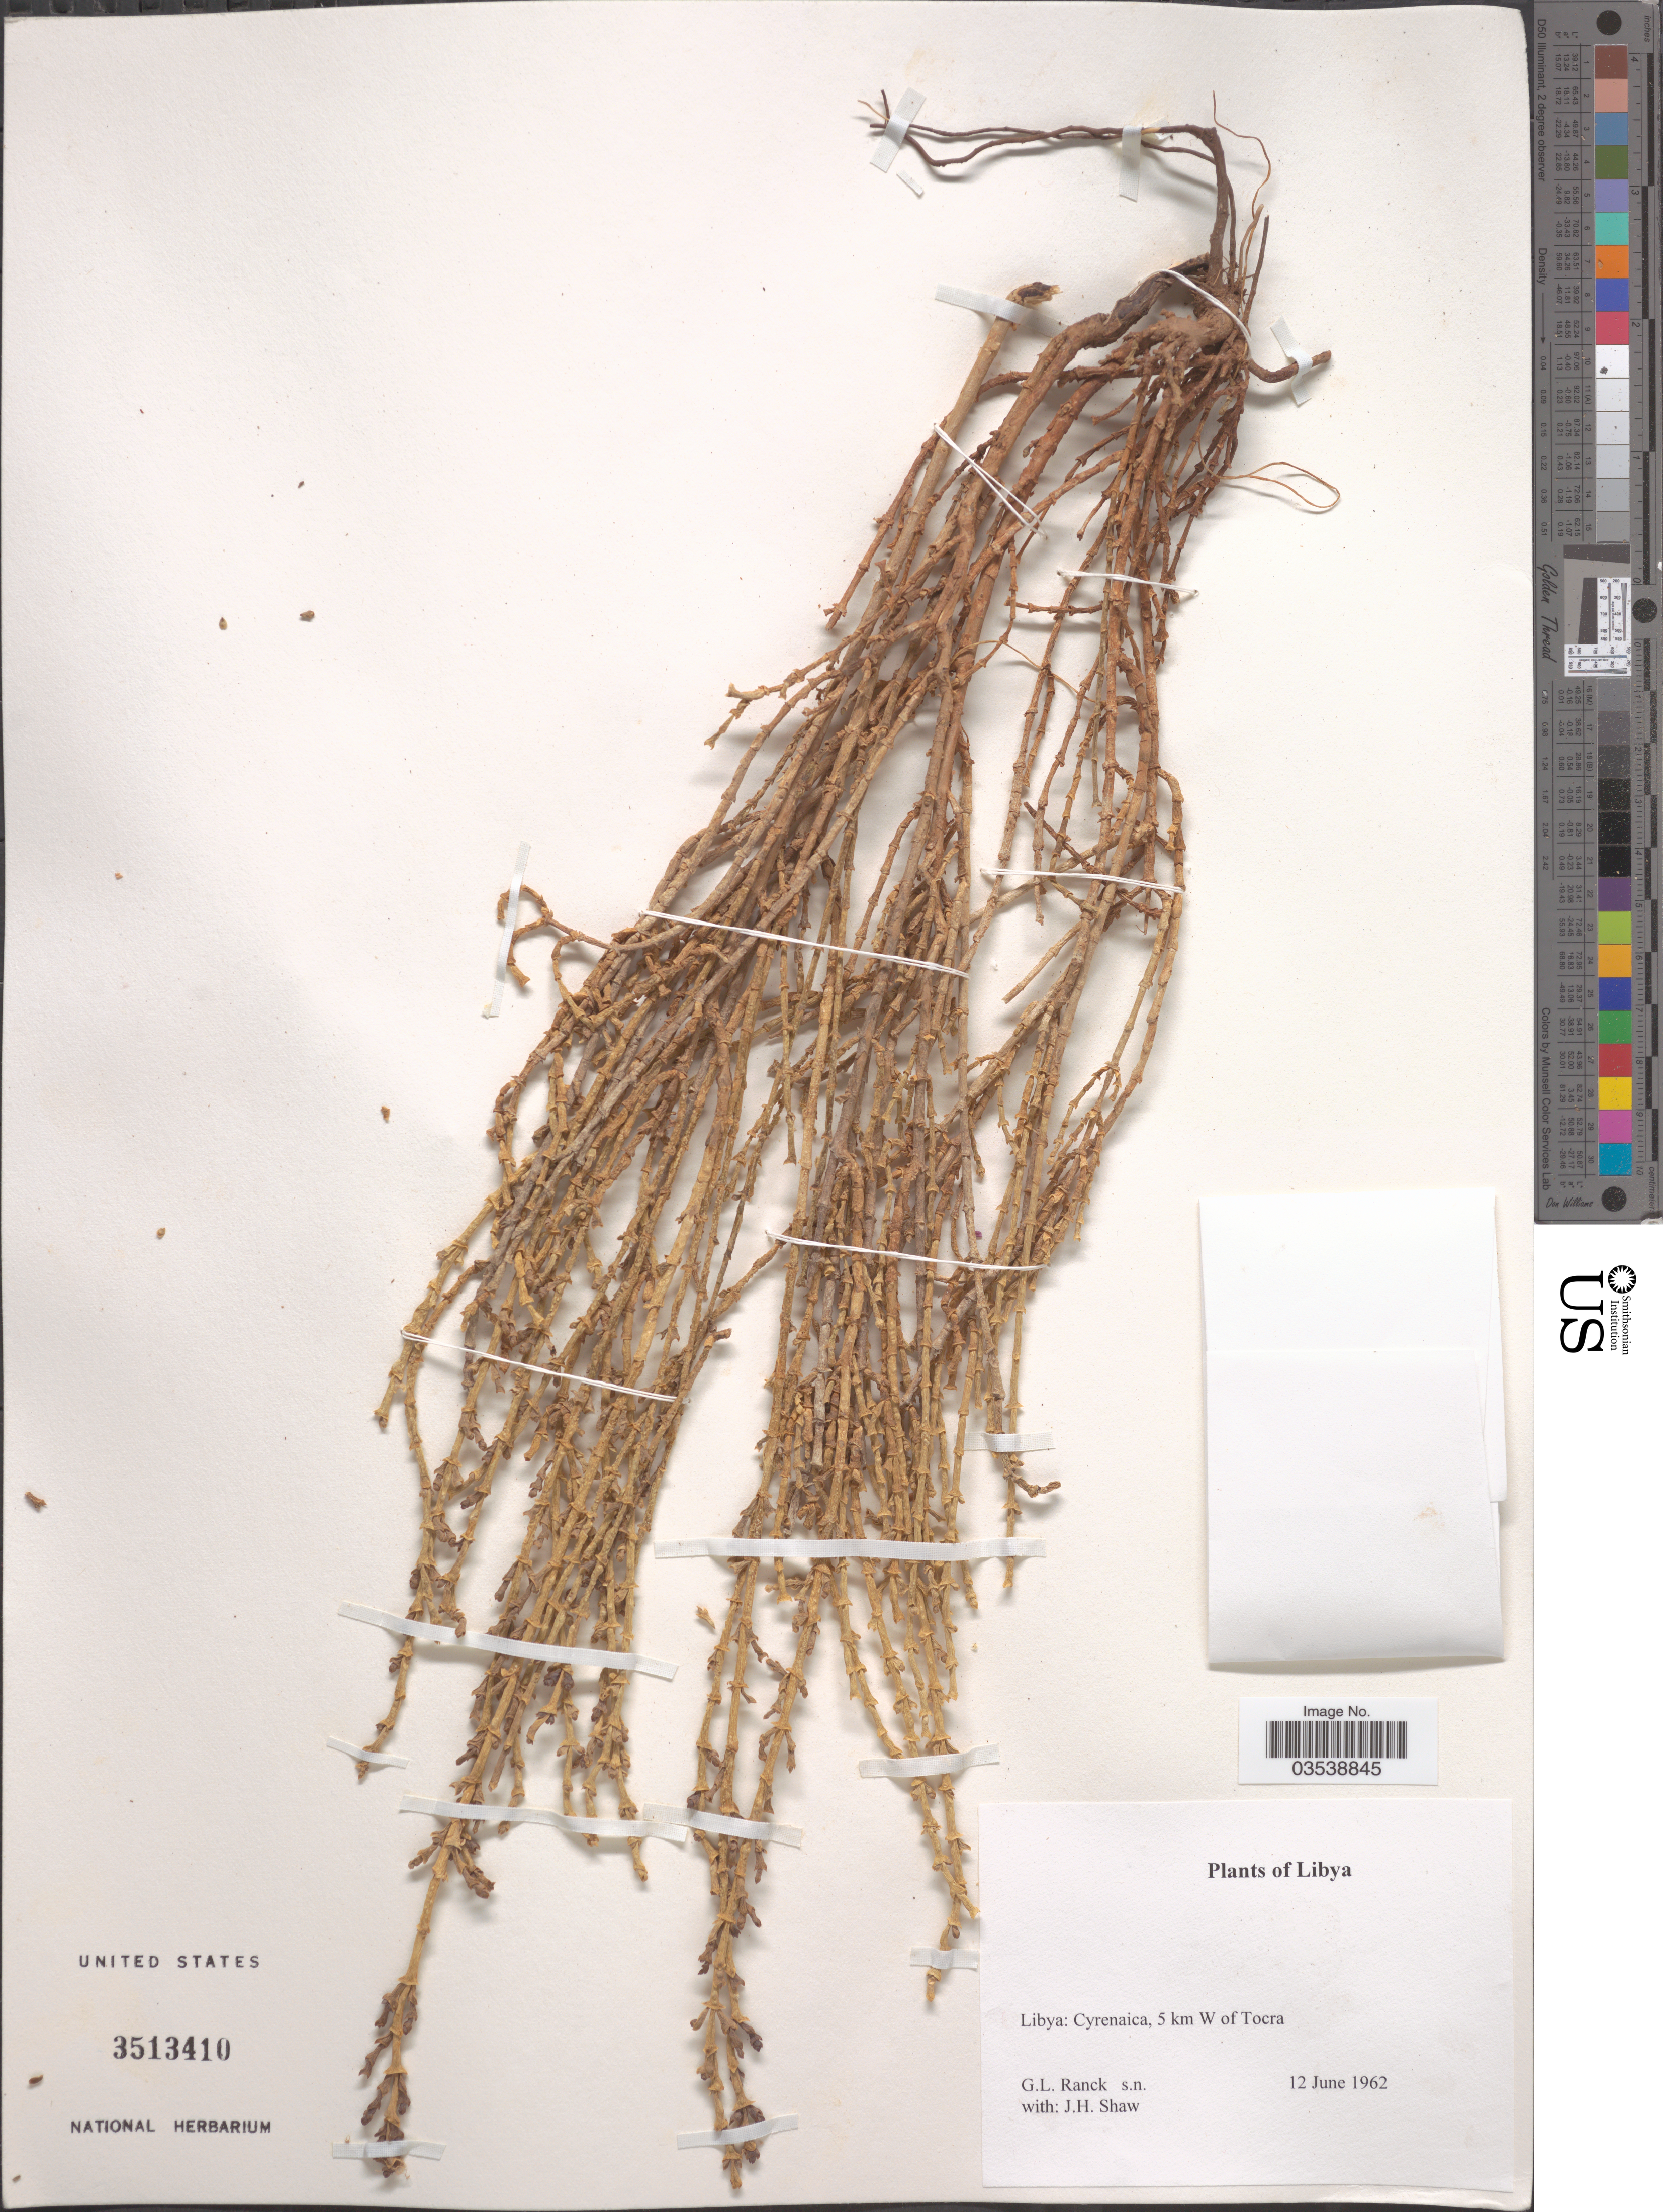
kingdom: Plantae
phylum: Tracheophyta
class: Magnoliopsida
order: Caryophyllales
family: Amaranthaceae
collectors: G. Ranck & J. H. Shaw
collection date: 1962-06-12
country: Libya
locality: Cyrenaica, 5 km W of Tocra.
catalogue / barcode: US 3513410